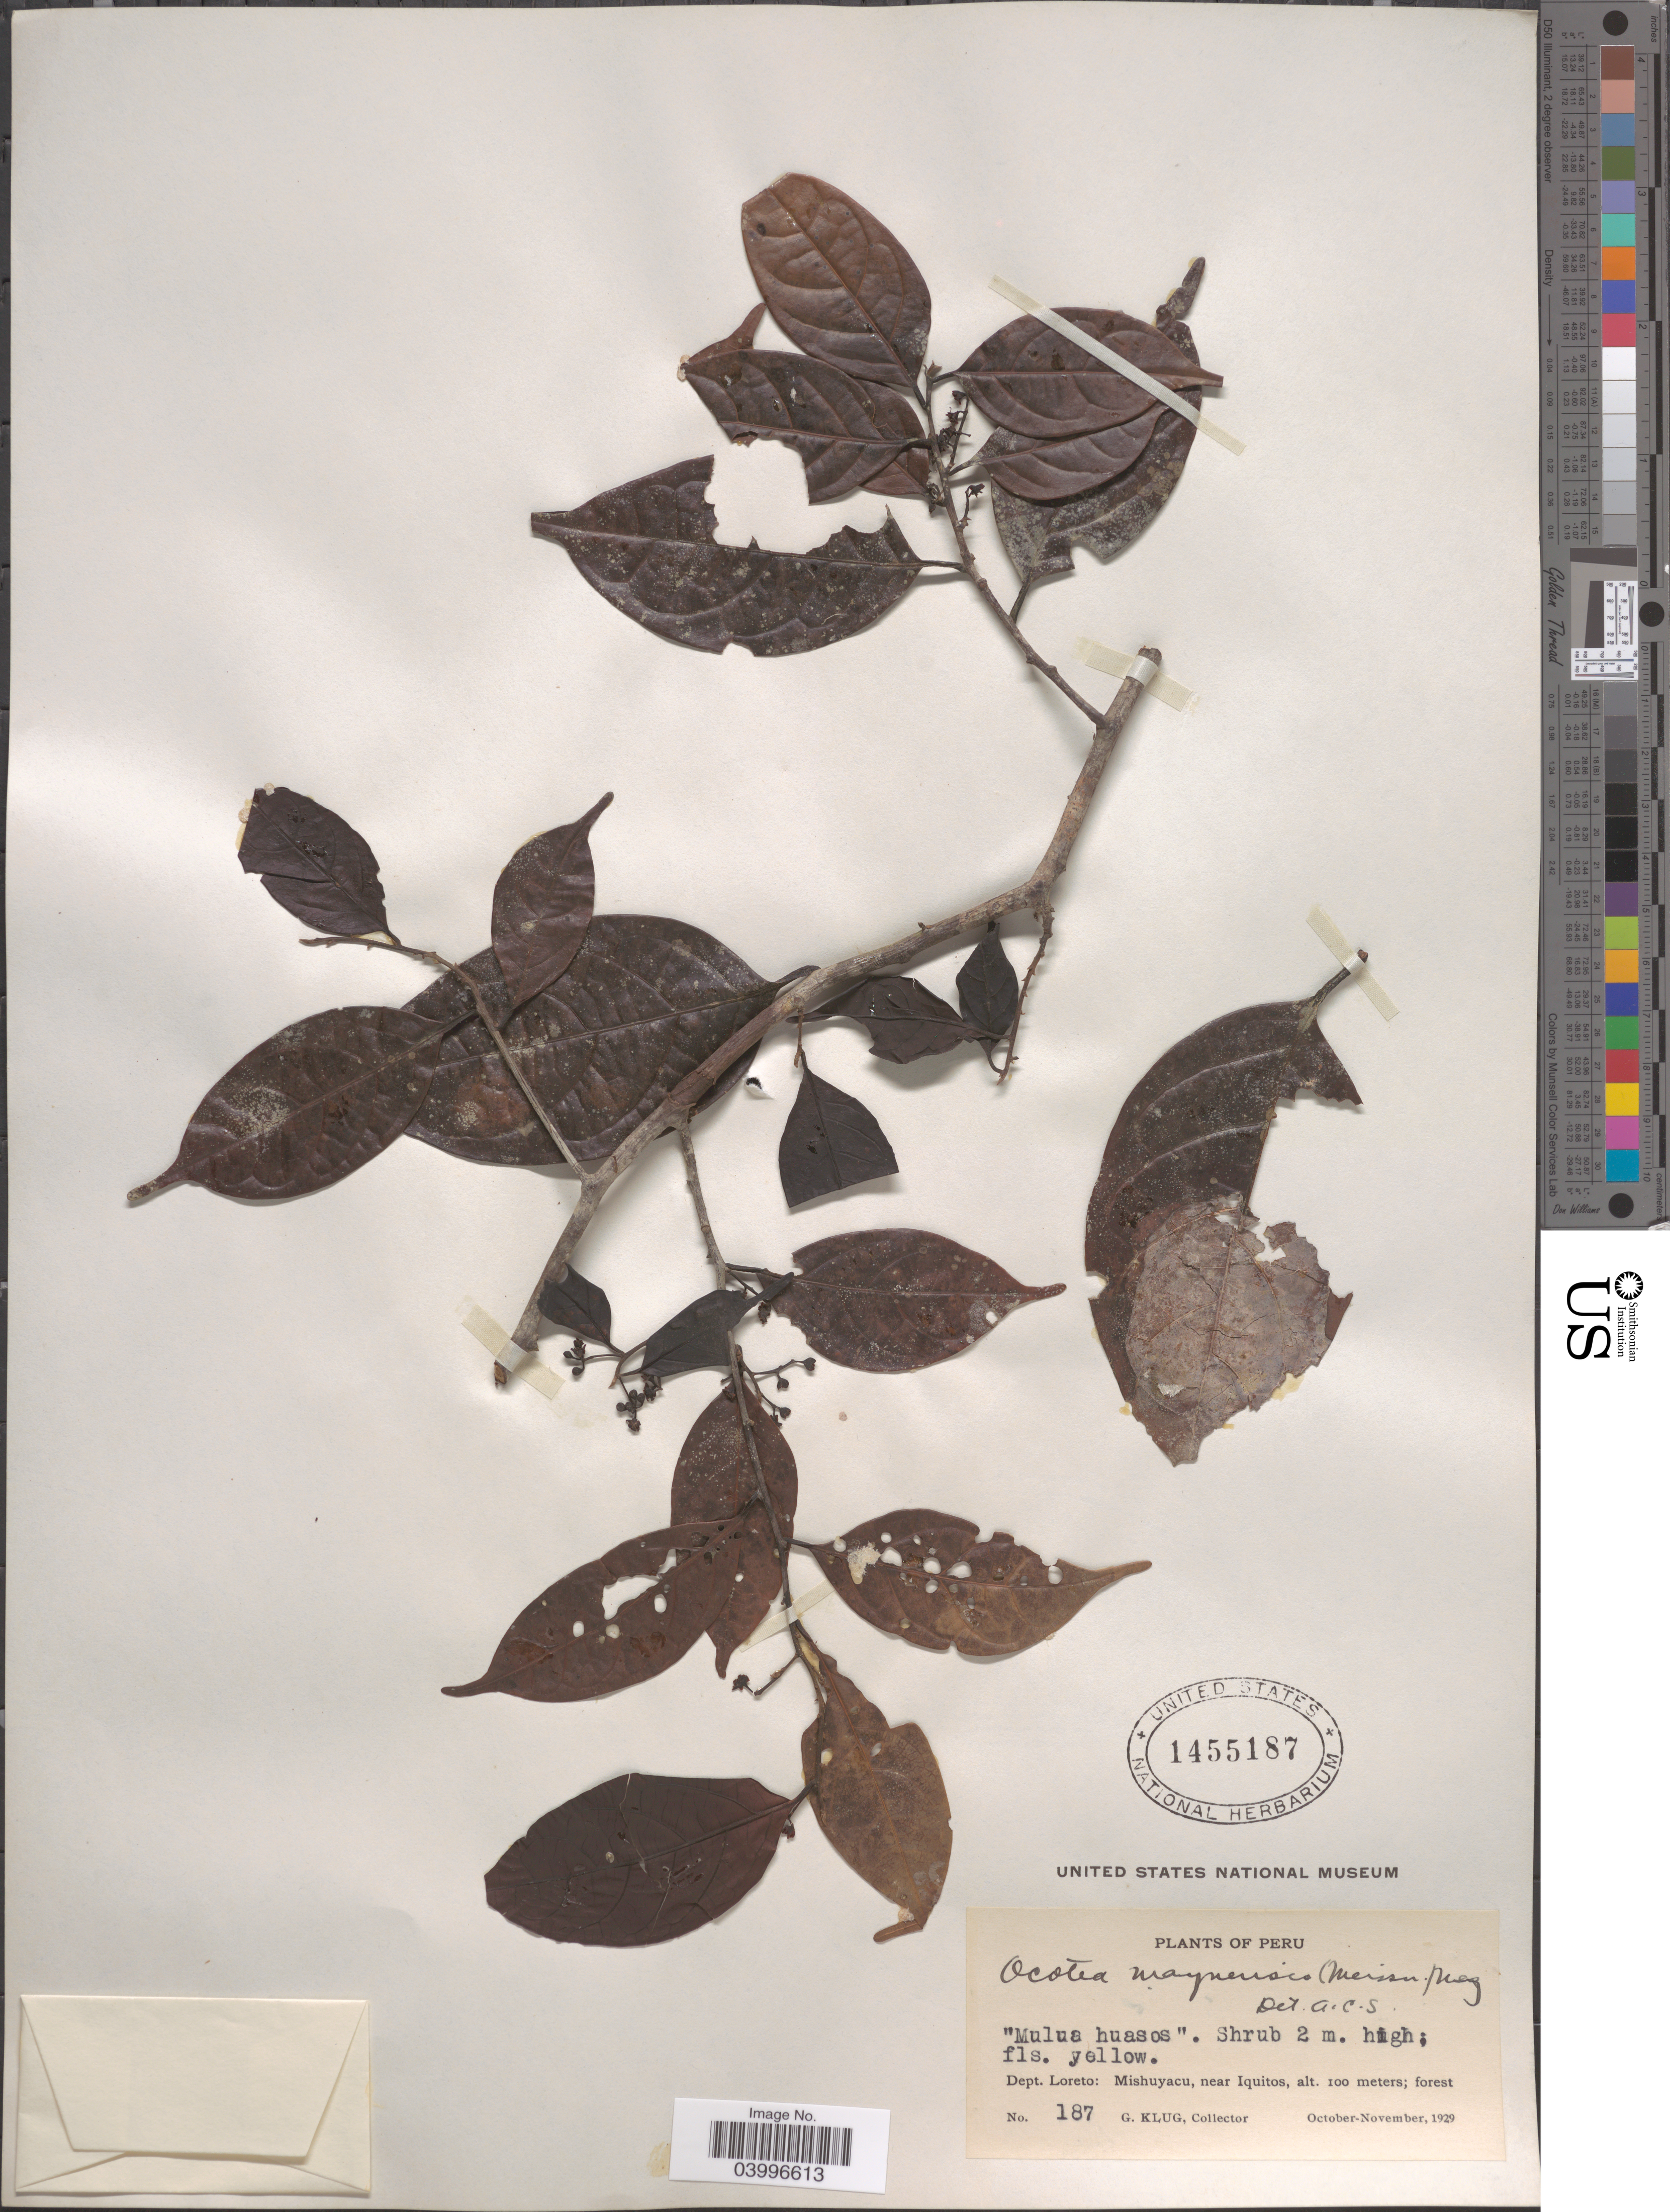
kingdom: Plantae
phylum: Tracheophyta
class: Magnoliopsida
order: Laurales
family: Lauraceae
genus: Ocotea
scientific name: Ocotea maynensis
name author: (Meisn.) Mez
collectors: G. Klug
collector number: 187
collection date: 1929-10/1929-11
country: Peru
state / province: Loreto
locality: Dept. Loreto: Mishuyacu, near Iquitos.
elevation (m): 100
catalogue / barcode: US 1455187